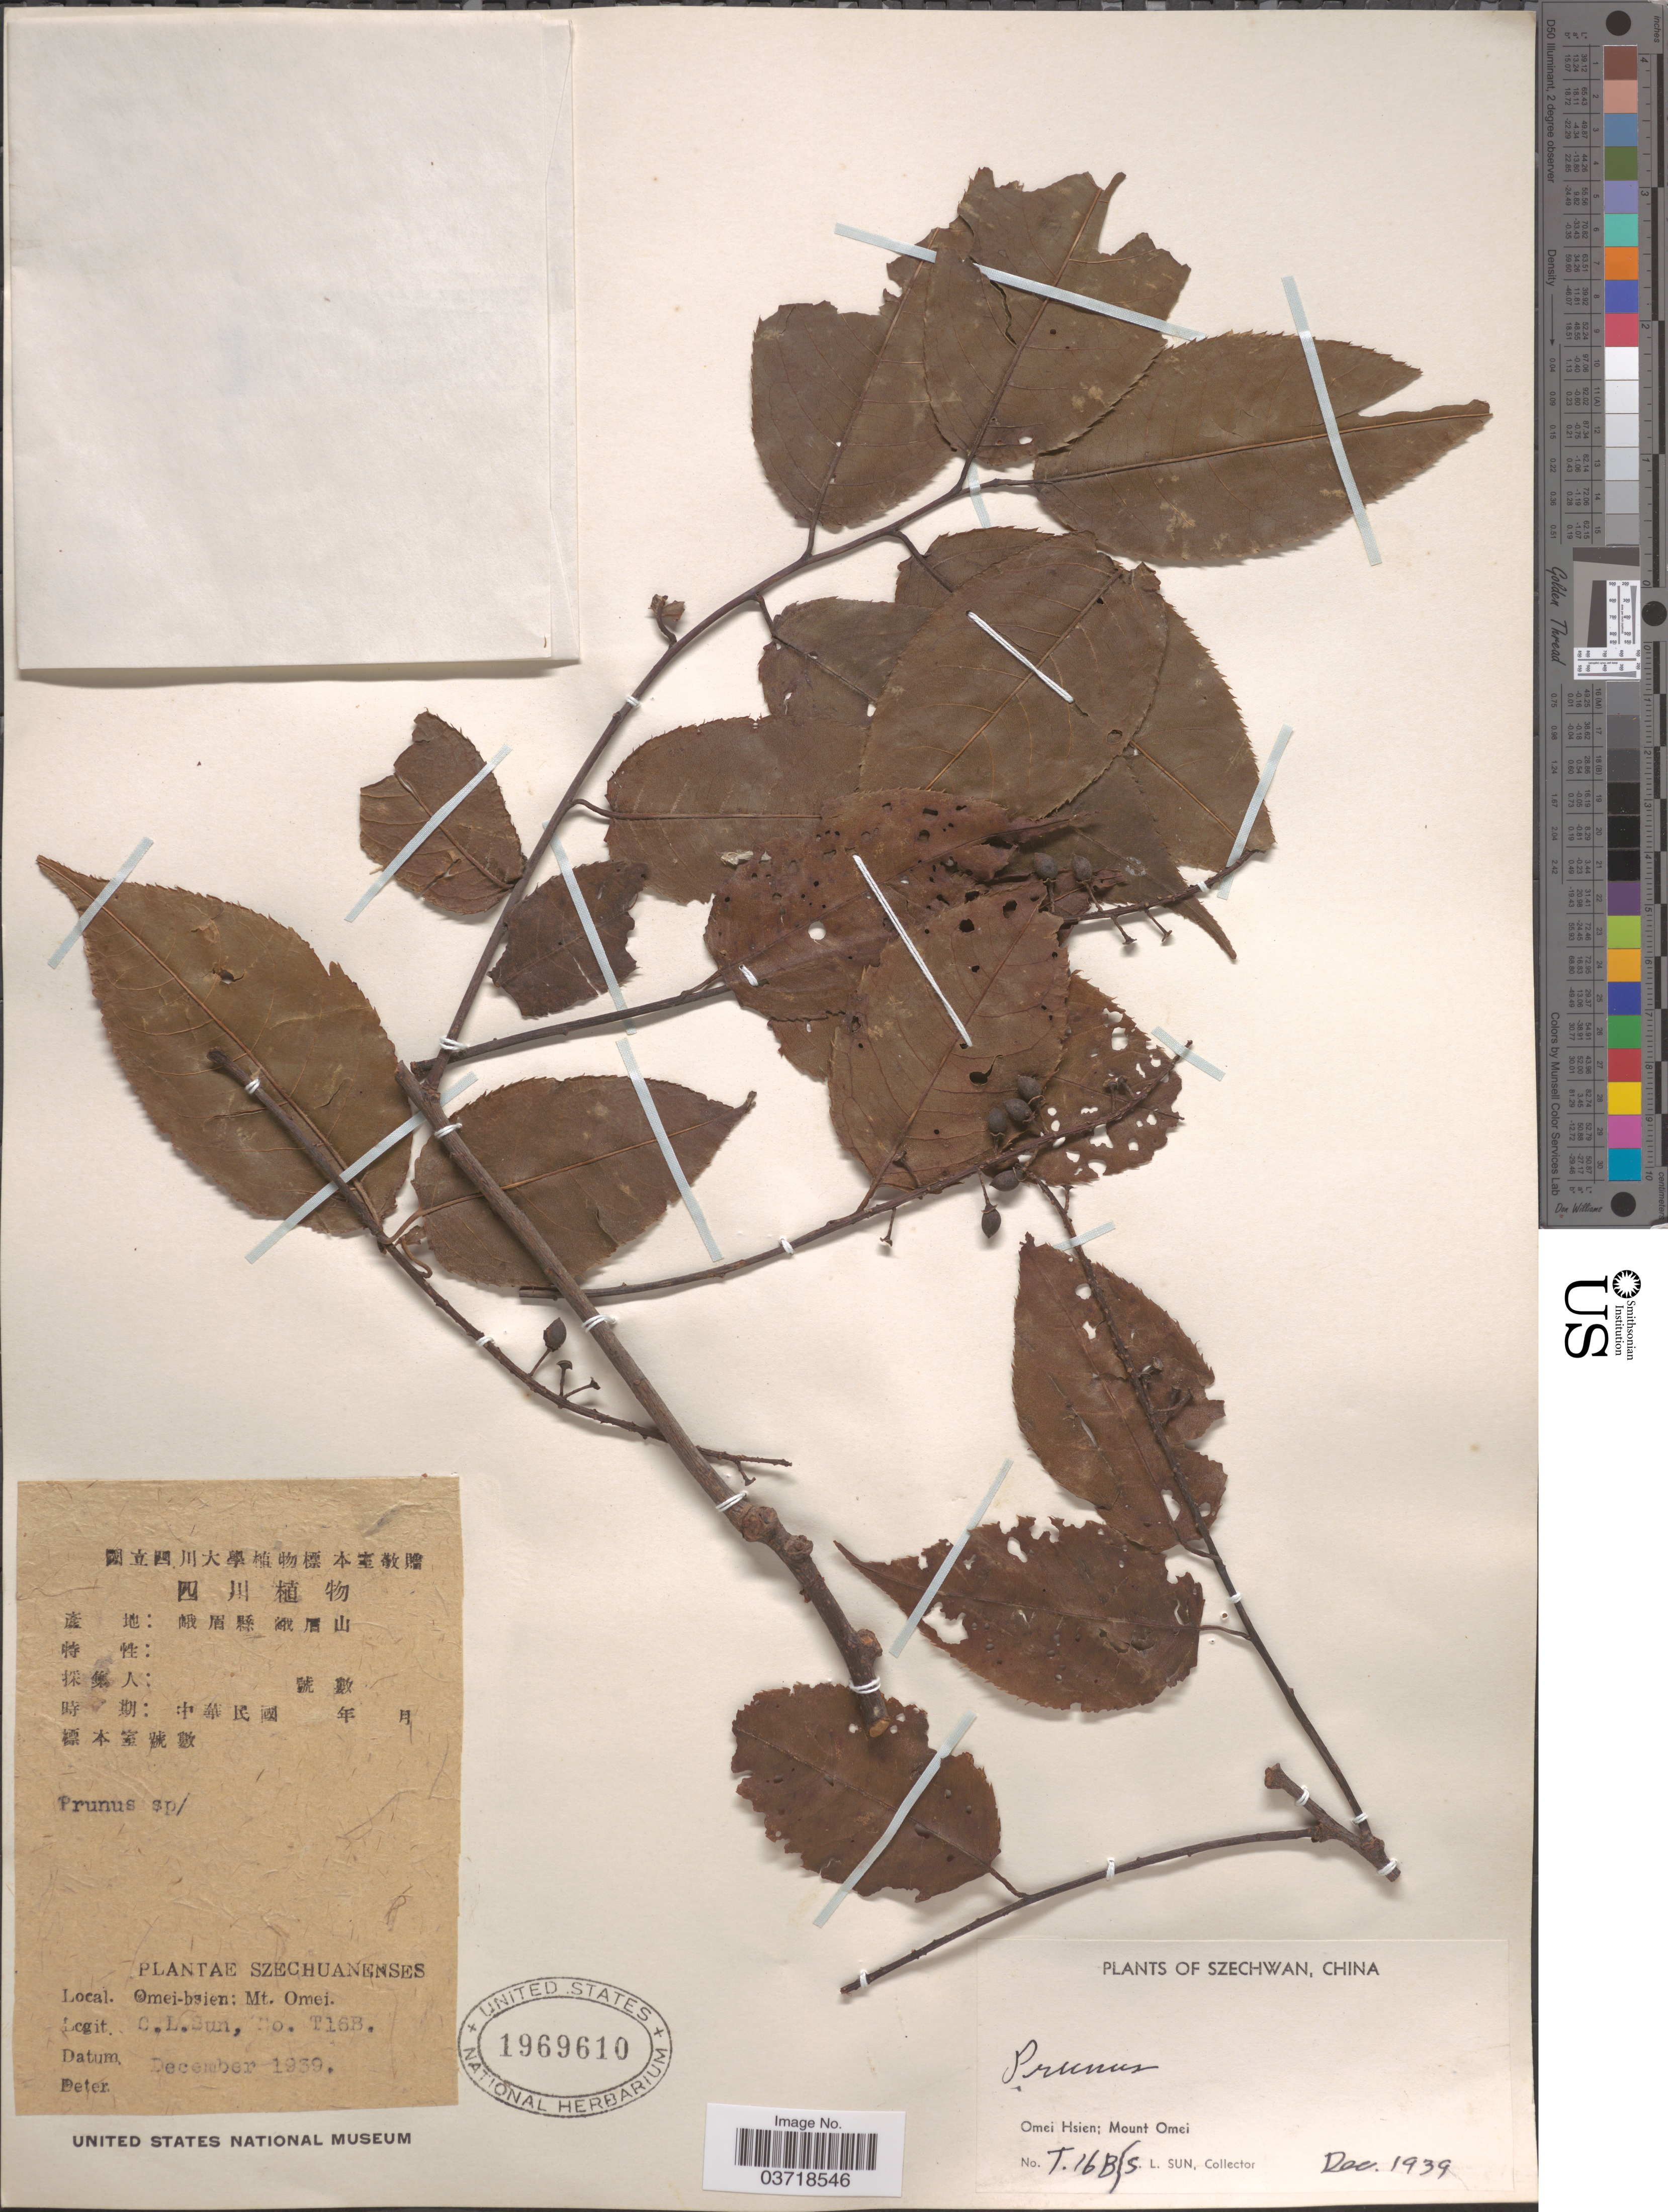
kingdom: Plantae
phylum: Tracheophyta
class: Magnoliopsida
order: Rosales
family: Rosaceae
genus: Prunus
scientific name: Prunus sp.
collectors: C. Sun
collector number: T16B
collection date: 1939-12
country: China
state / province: Sichuan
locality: Szechwan. Omei Hsien; Mount Omei.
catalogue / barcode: US 1969610